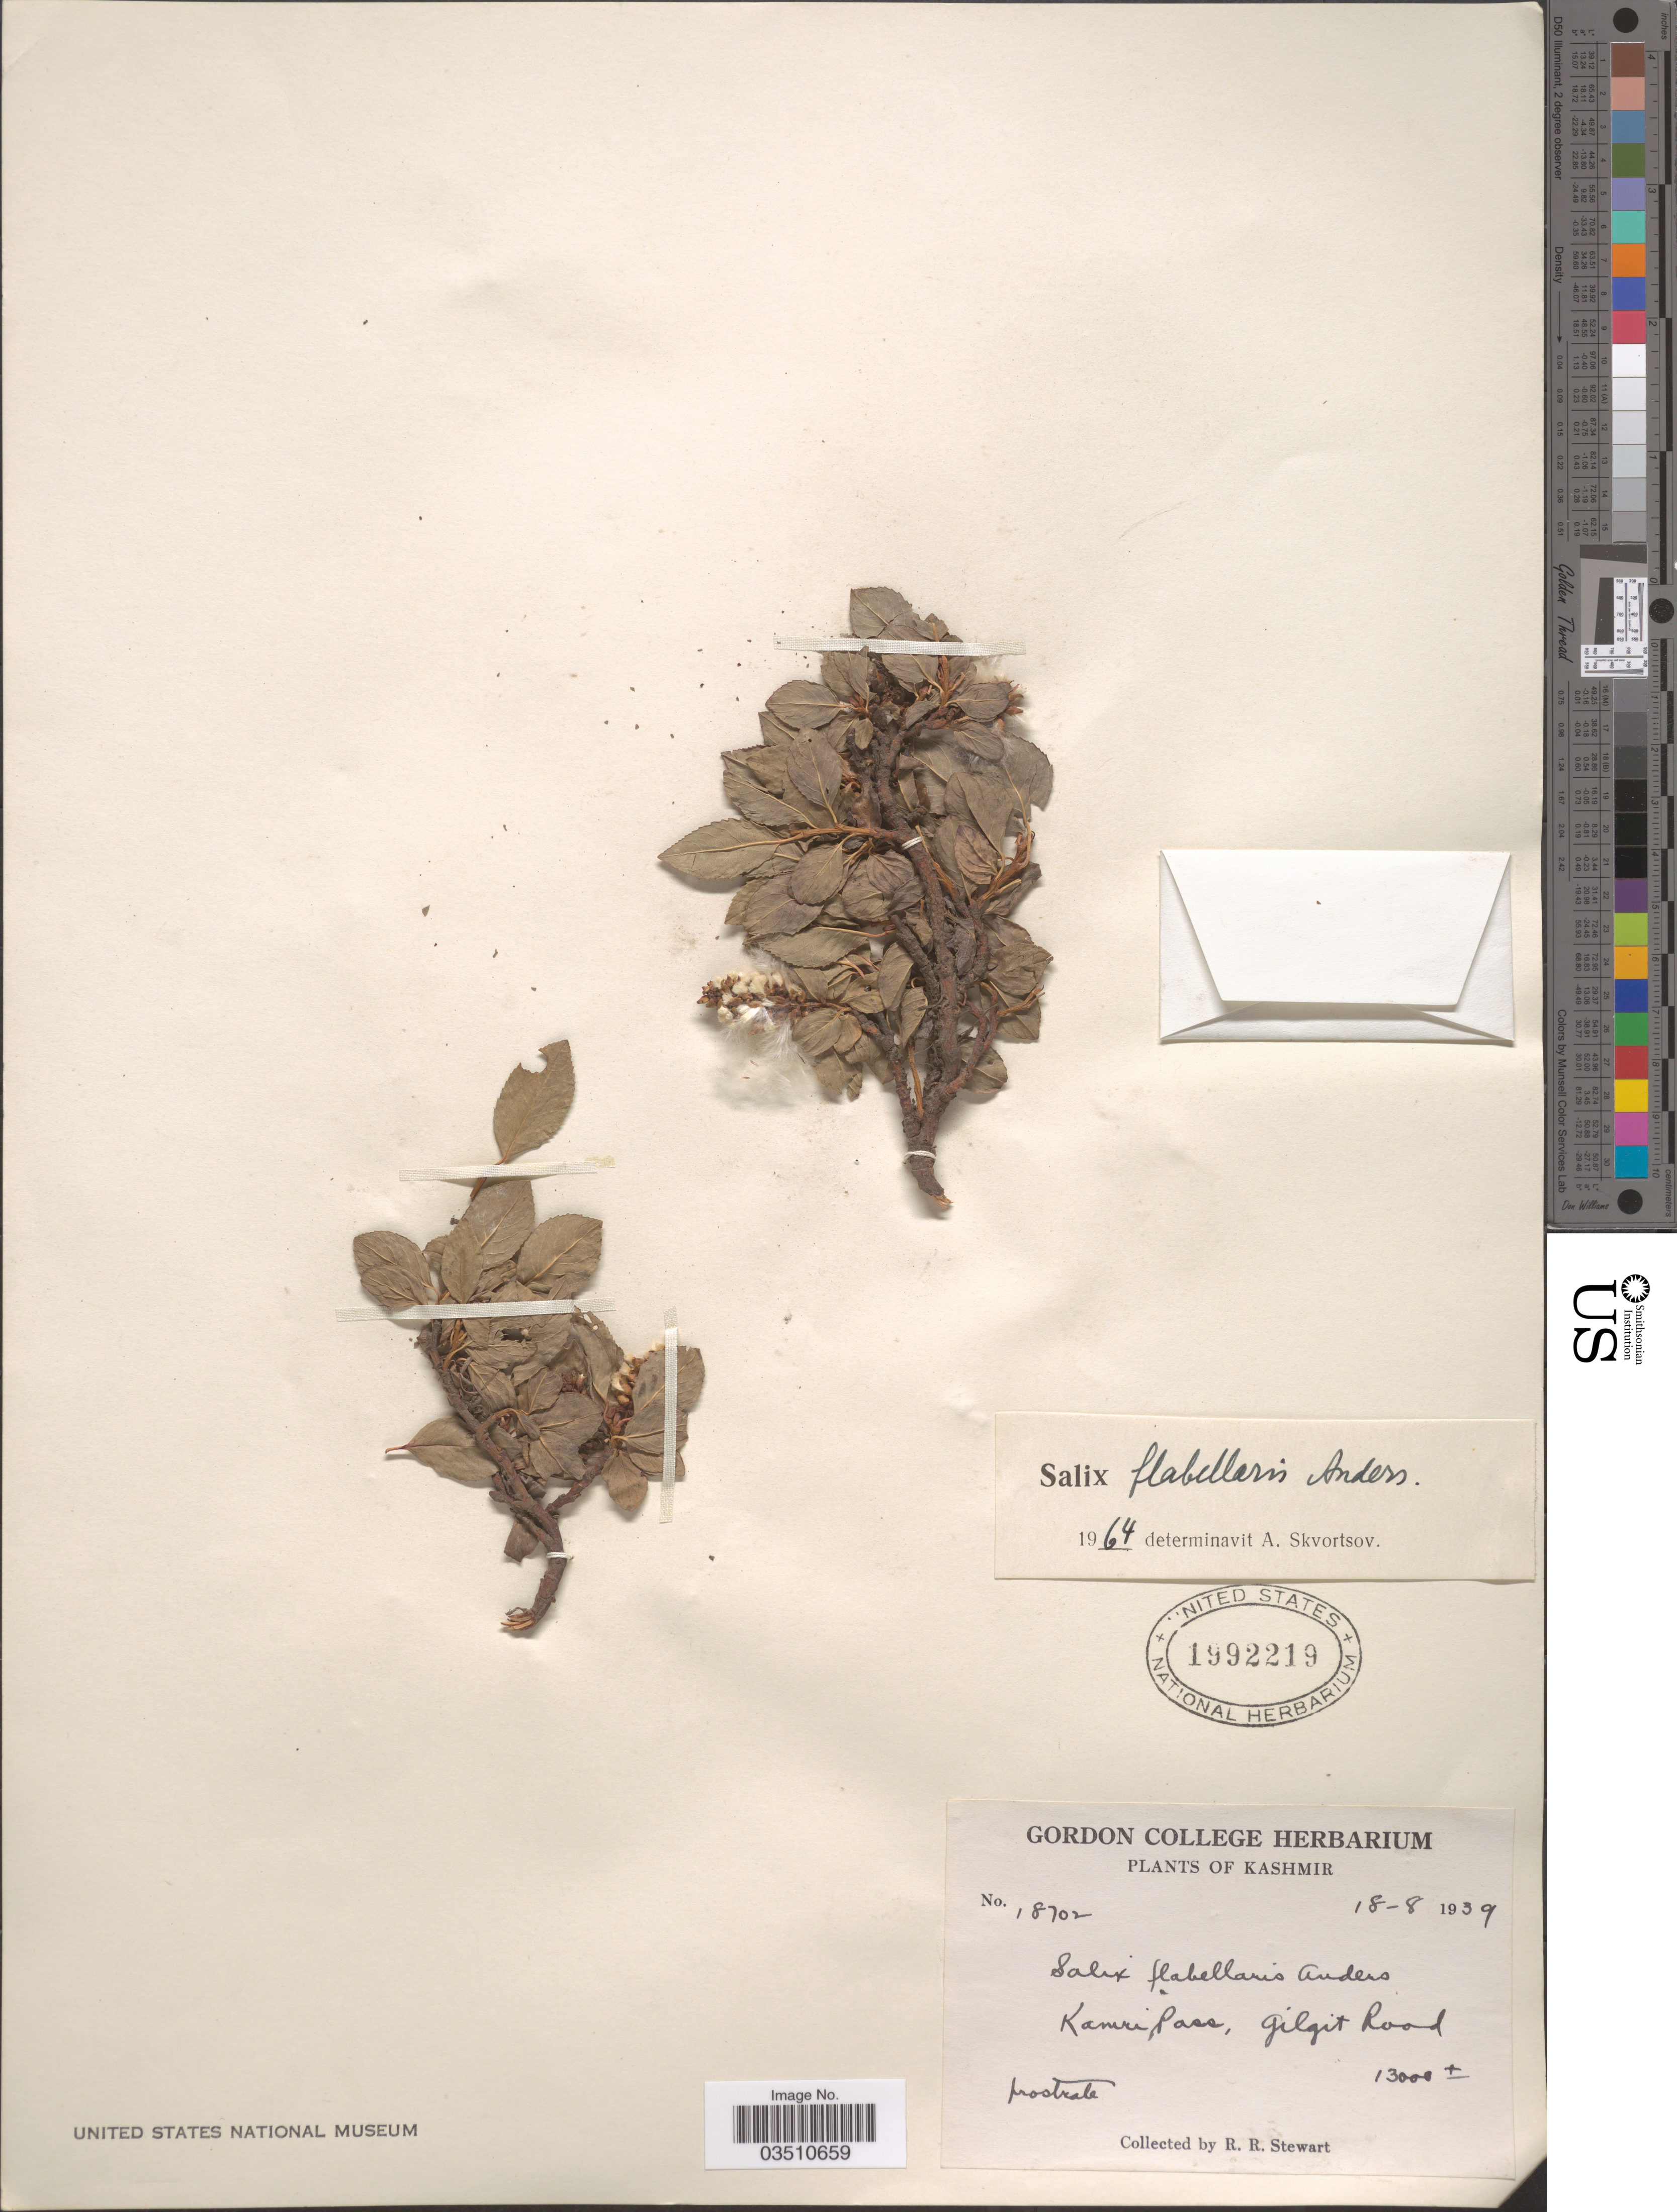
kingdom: Plantae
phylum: Tracheophyta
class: Magnoliopsida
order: Malpighiales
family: Salicaceae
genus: Salix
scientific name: Salix flabellaris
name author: Andersson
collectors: R. Stewart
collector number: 18702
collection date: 1939-08-18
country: Pakistan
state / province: Gilgit-Baltistan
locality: Kashmir. Kamri Pass, Gilgit Road.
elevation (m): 3962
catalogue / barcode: US 1992219